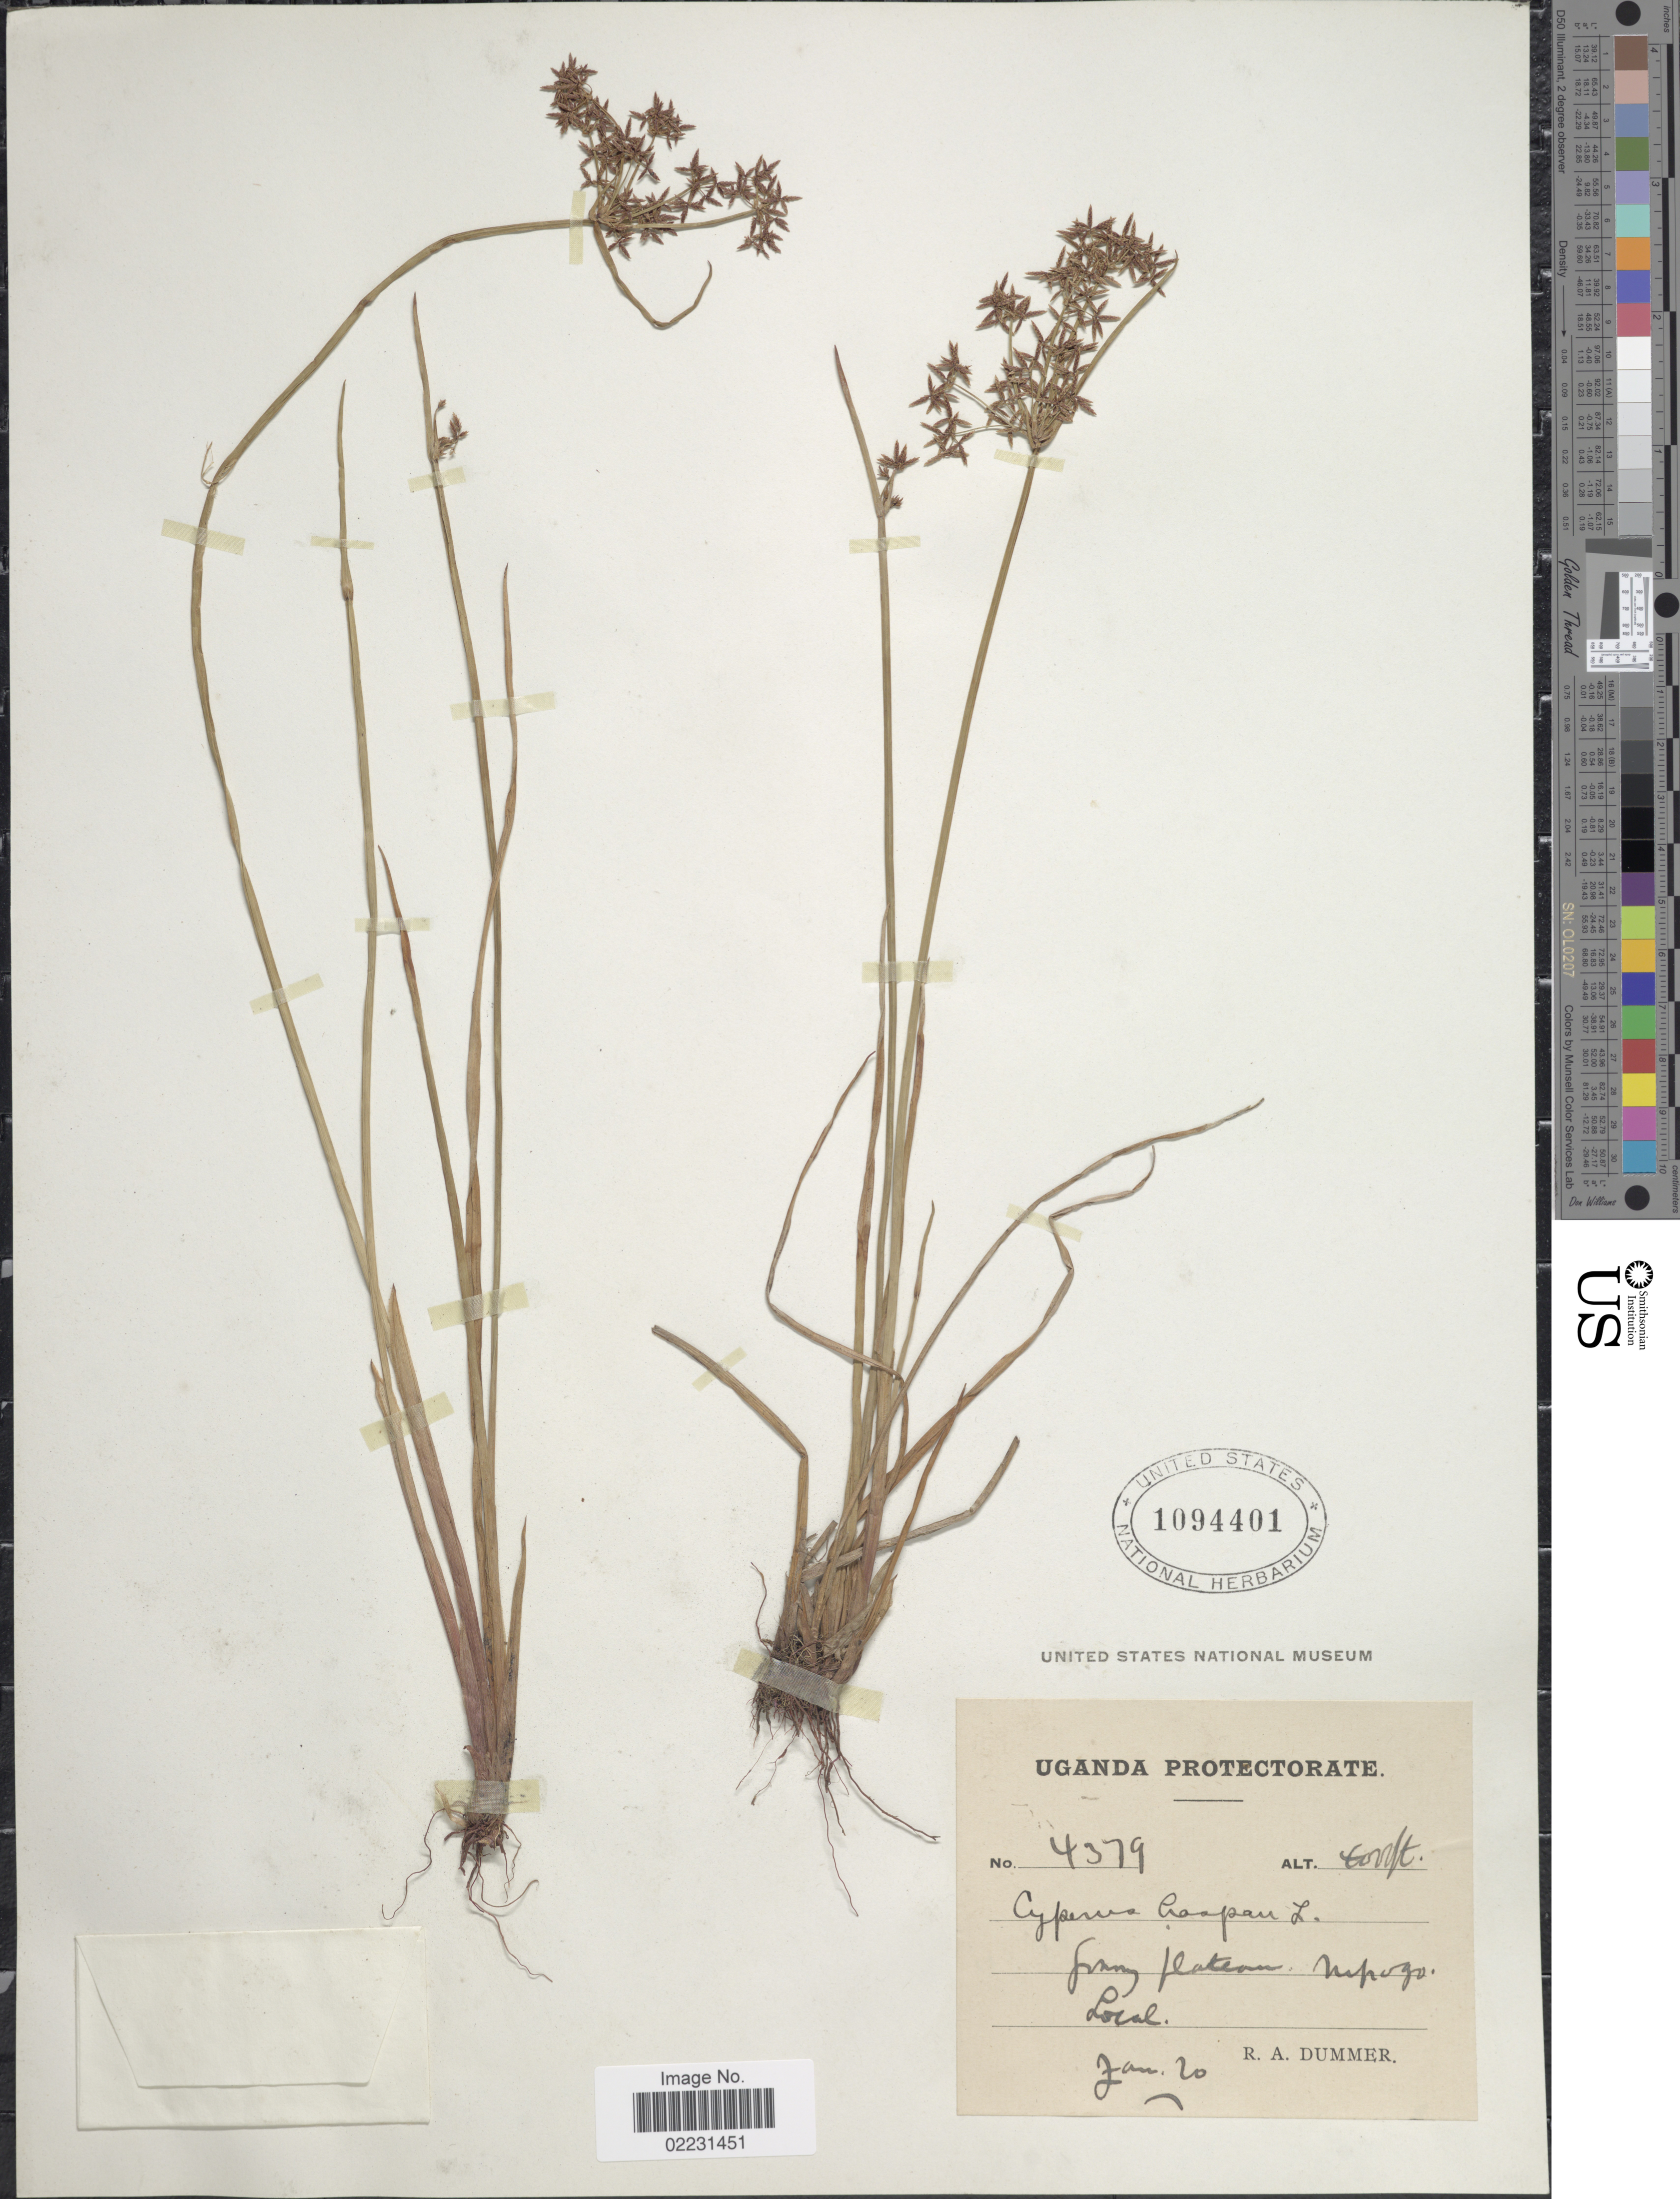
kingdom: Plantae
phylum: Tracheophyta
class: Liliopsida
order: Poales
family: Cyperaceae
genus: Cyperus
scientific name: Cyperus haspan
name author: L.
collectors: R. Dümmer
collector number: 4379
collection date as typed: Transcribed d/m/y: /1/20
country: Uganda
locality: F [illegible text] plateau N [illegible text]go. Local.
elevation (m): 1219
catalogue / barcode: US 1094401